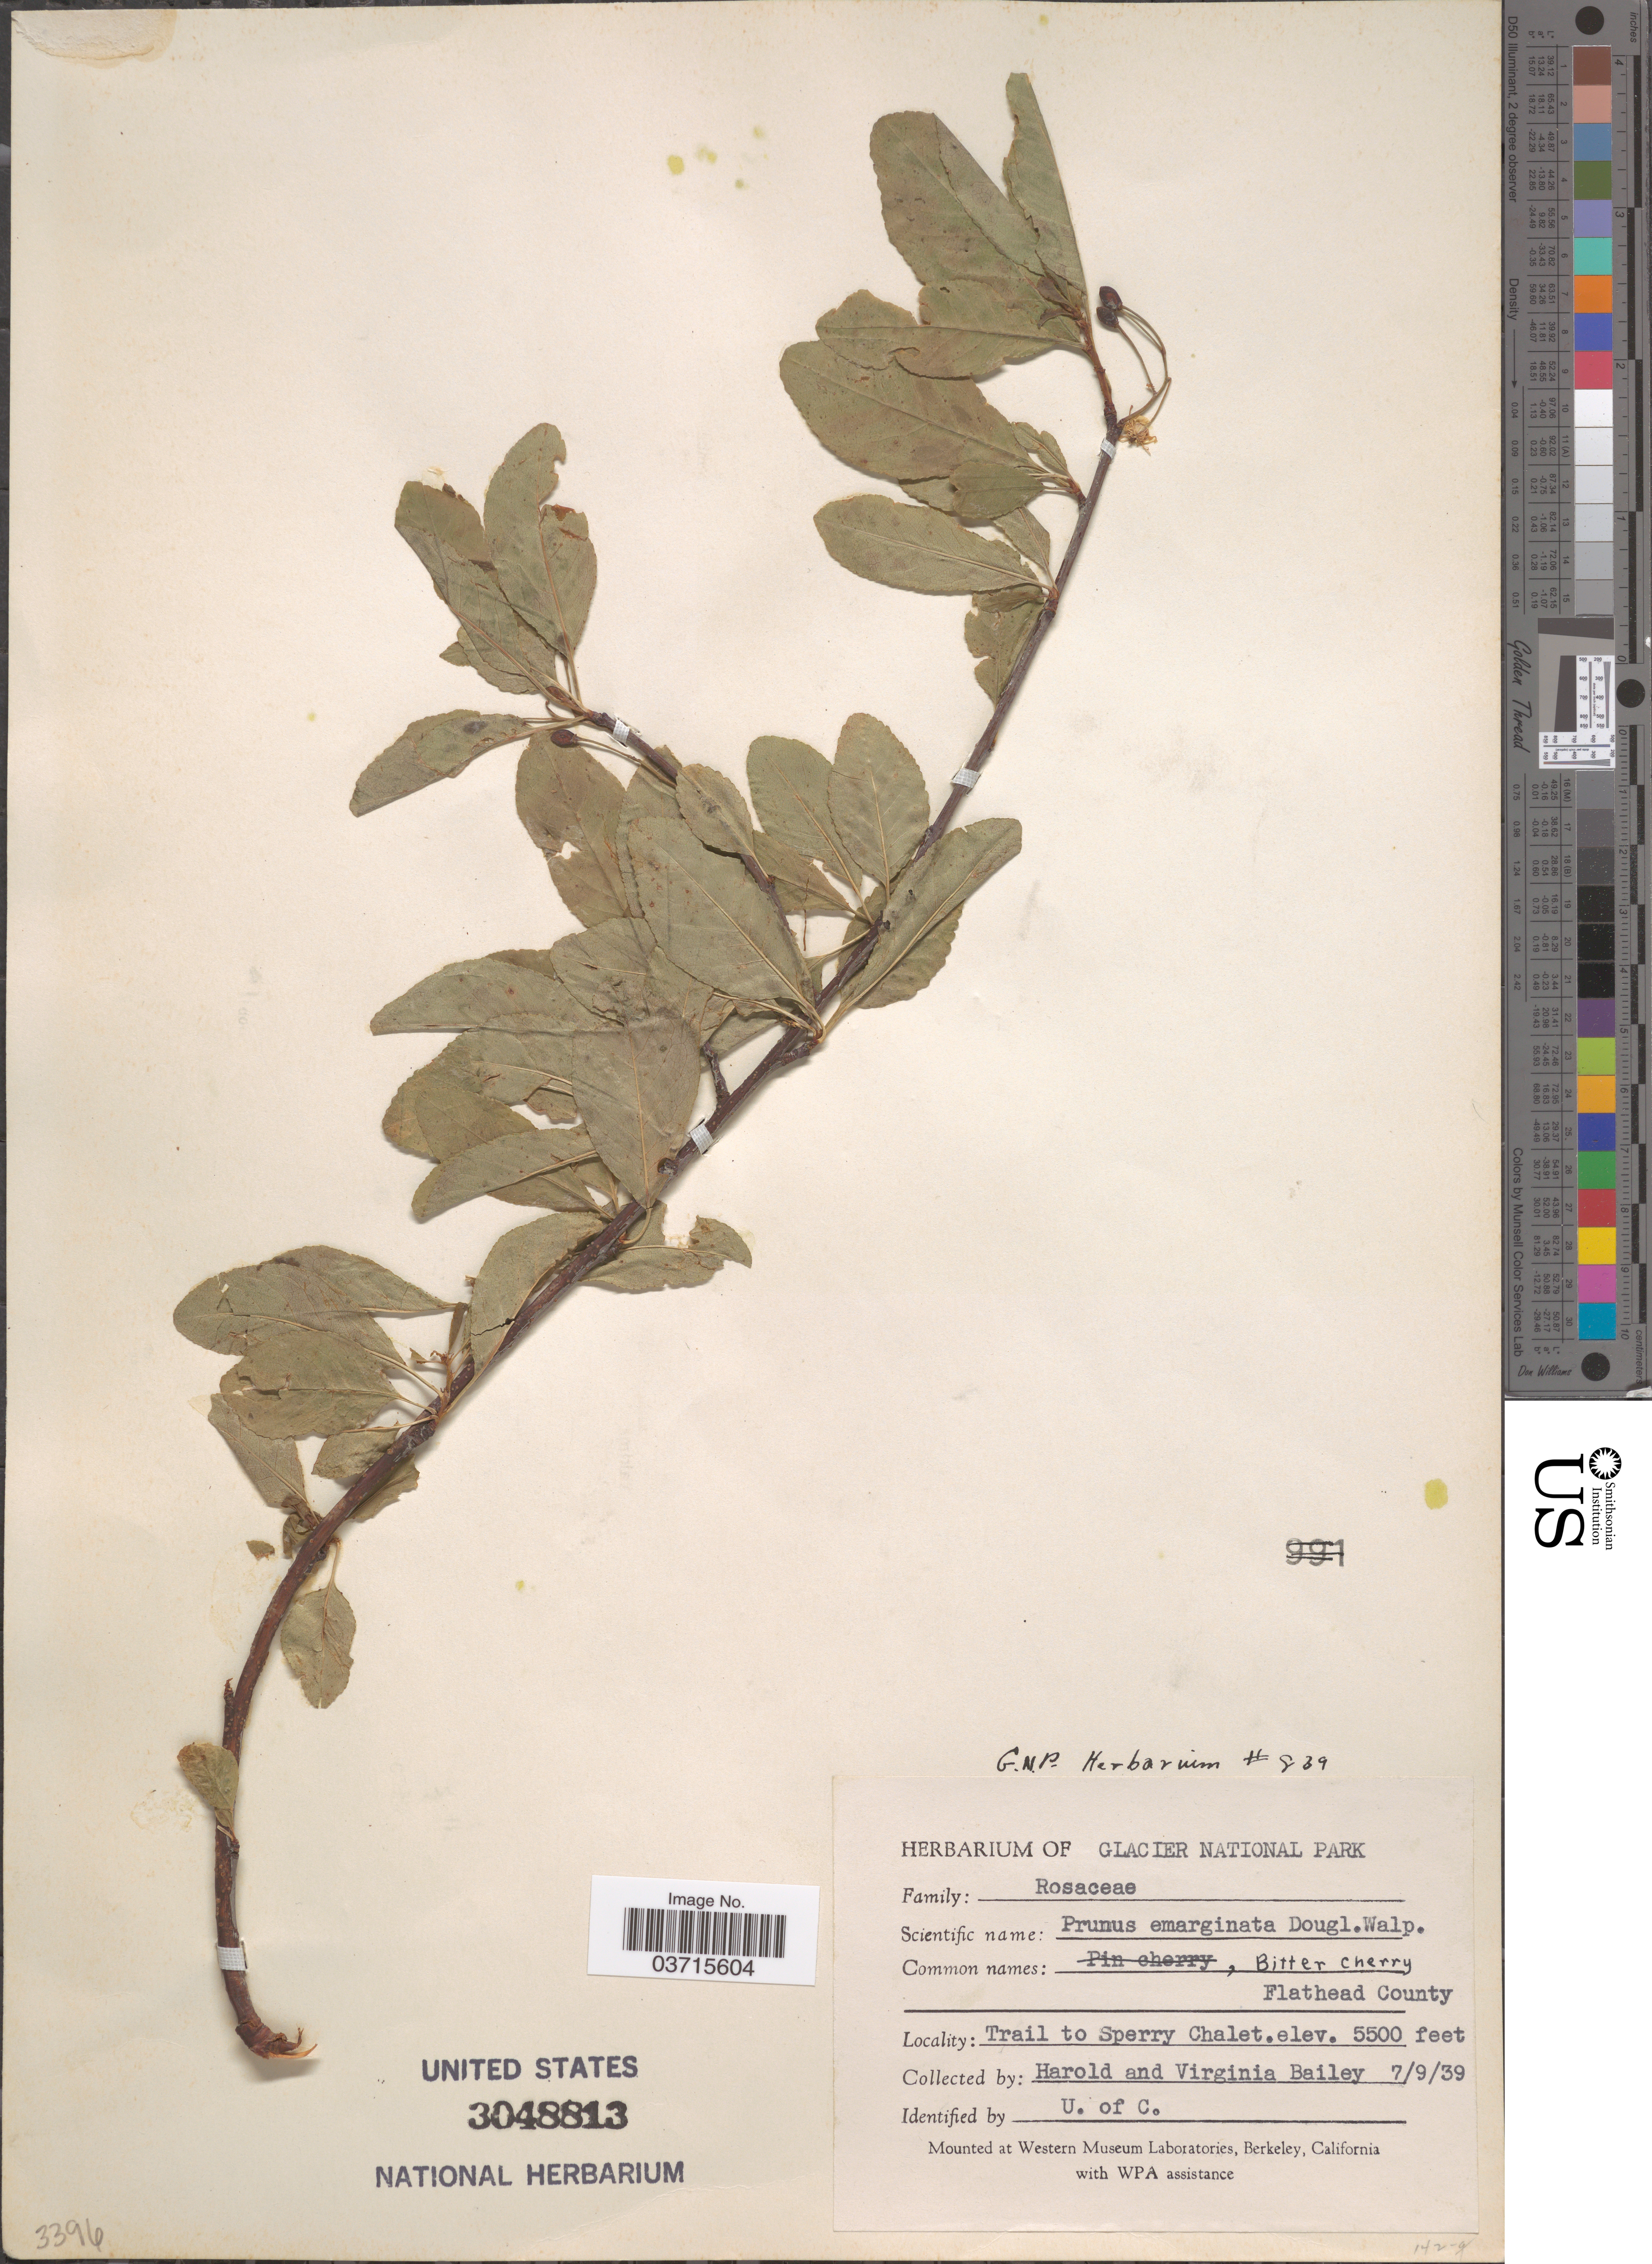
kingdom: Plantae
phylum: Tracheophyta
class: Magnoliopsida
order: Rosales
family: Rosaceae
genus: Prunus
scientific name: Prunus emarginata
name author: (Douglas ex Hook.) Eaton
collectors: H. Bailey & V. L. Bailey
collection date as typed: Transcribed d/m/y: 9/7/39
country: United States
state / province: Montana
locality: Flathead County. Glacier National Park. Trail to Sperry Chalet.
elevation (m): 1676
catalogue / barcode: US 3048813